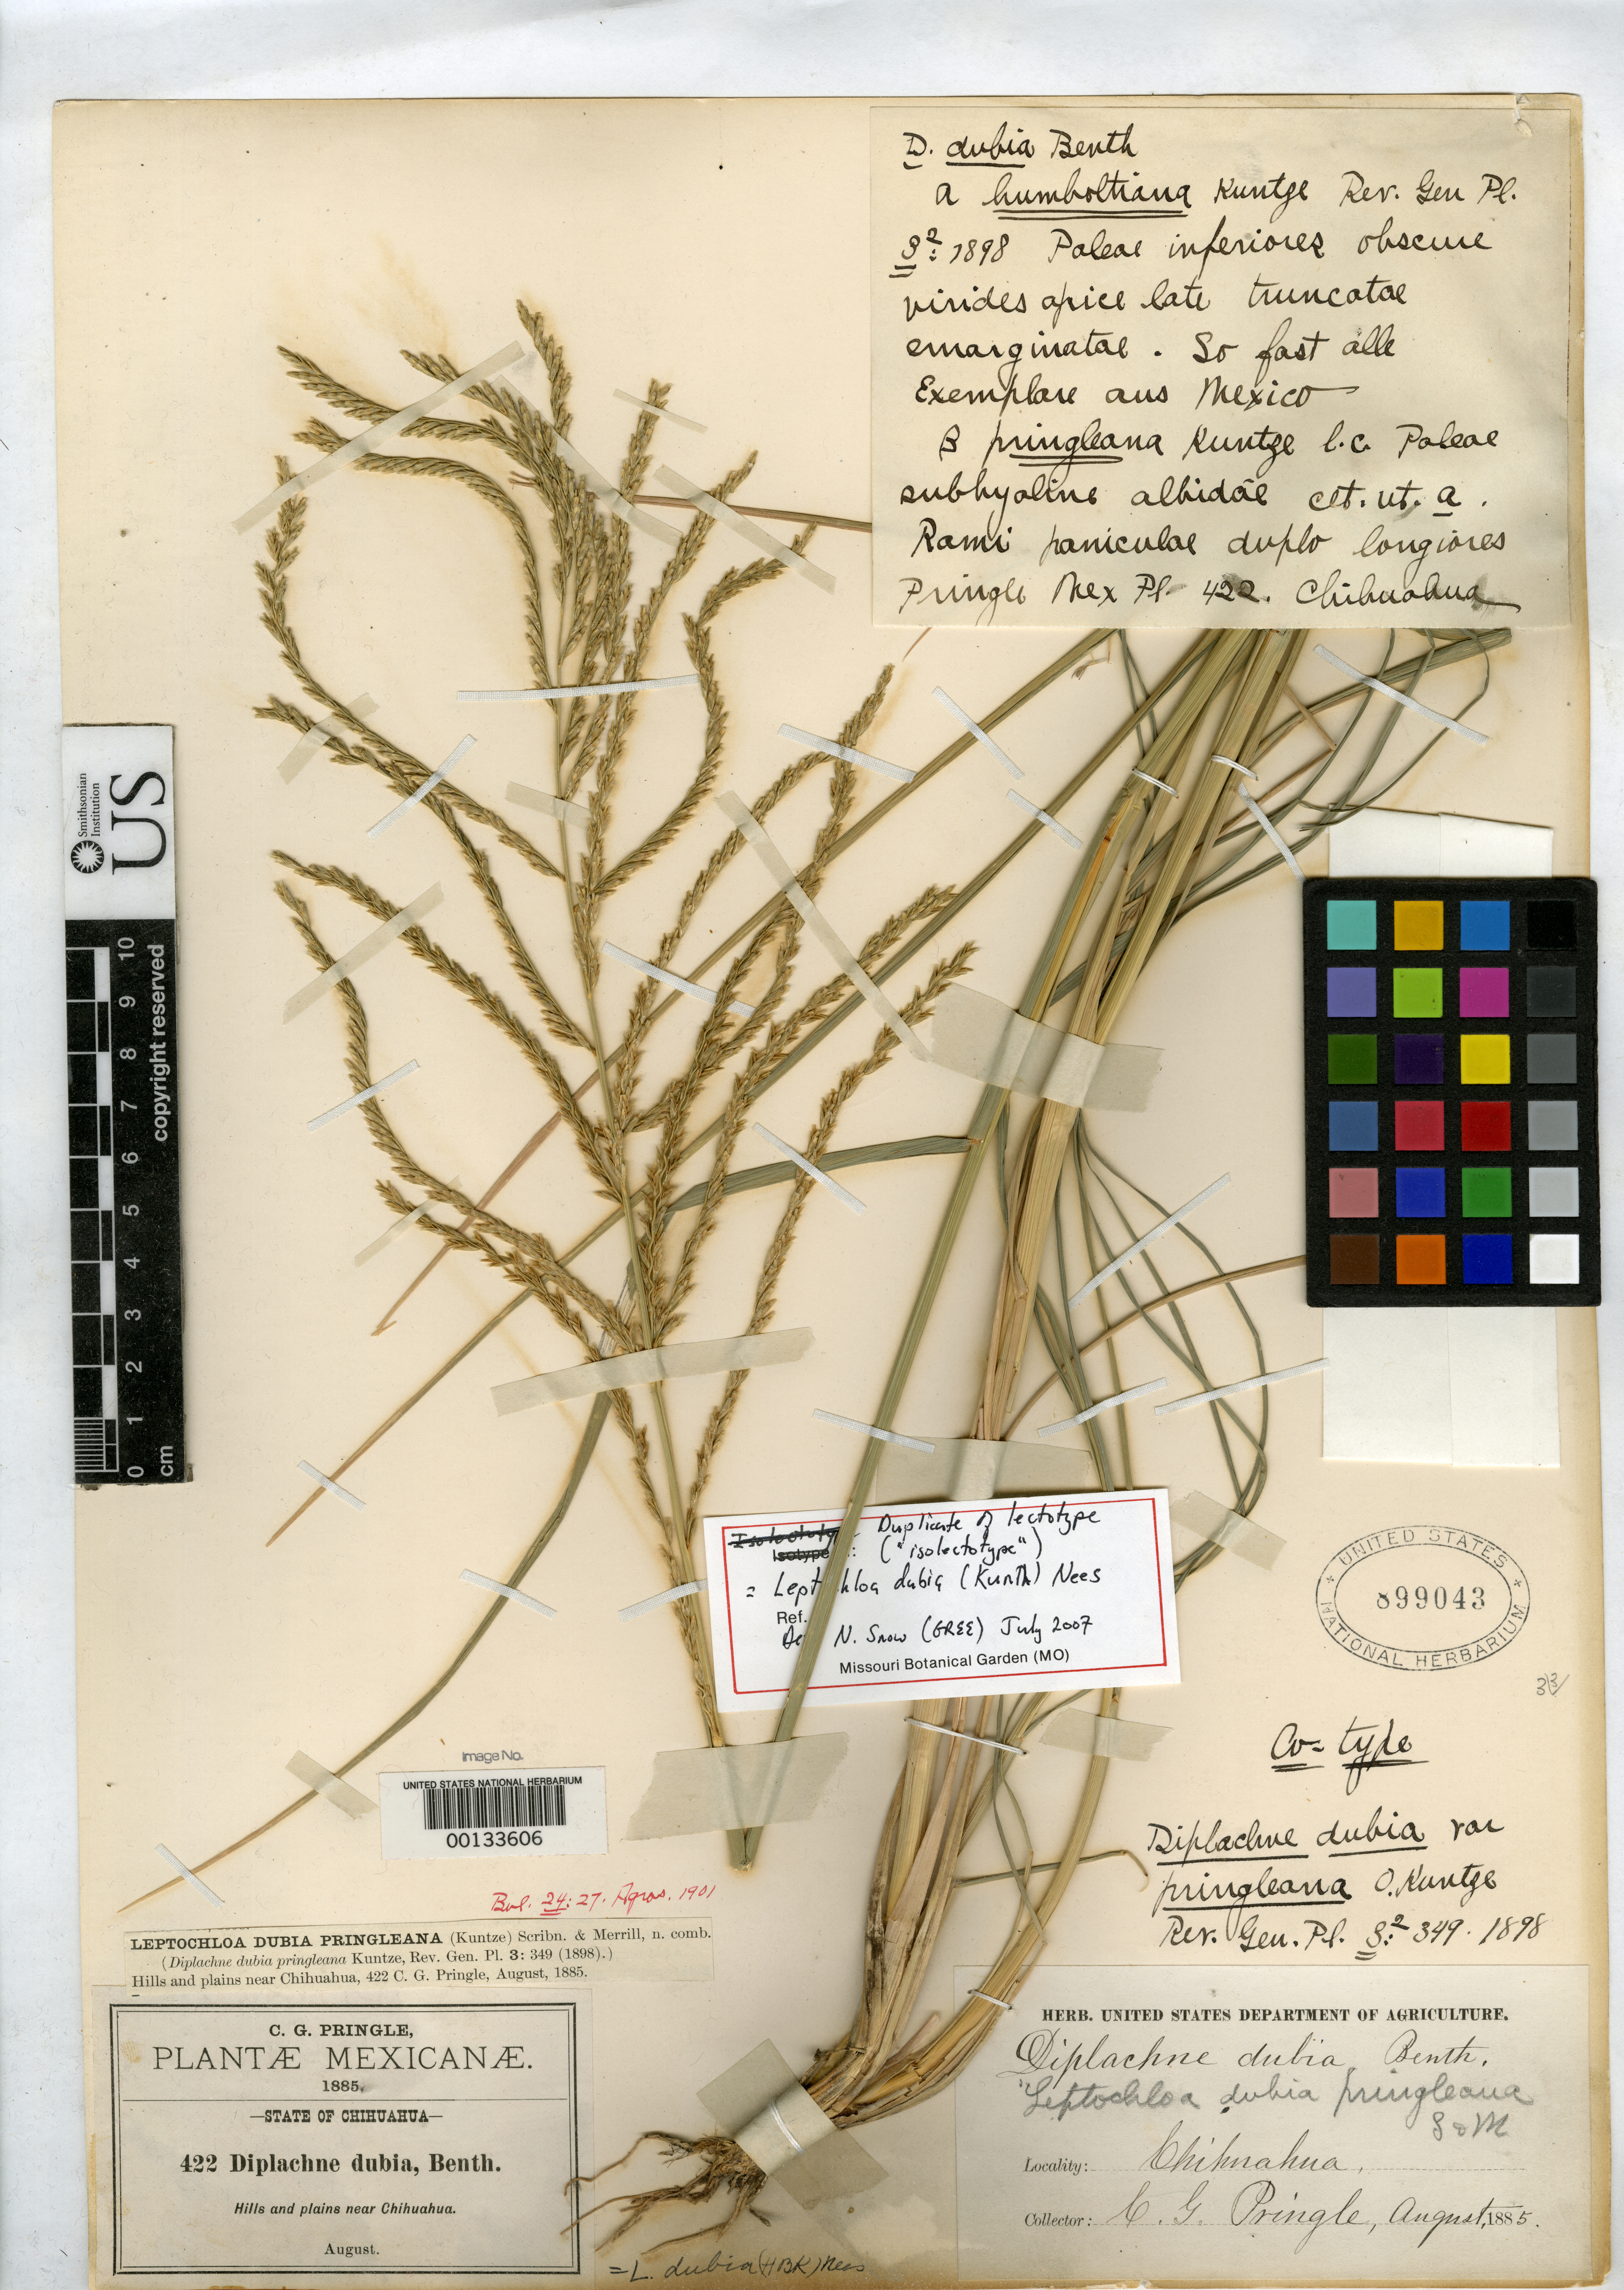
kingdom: Plantae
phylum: Tracheophyta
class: Liliopsida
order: Poales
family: Poaceae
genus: Diplachne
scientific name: Diplachne dubia var. pringleana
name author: Kuntze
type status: Isotype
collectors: C. G. Pringle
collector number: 422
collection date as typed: Aug 1885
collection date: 1885-08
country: Mexico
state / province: Chihuahua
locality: Hills & plains near Chihuahua.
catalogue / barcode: US 899043